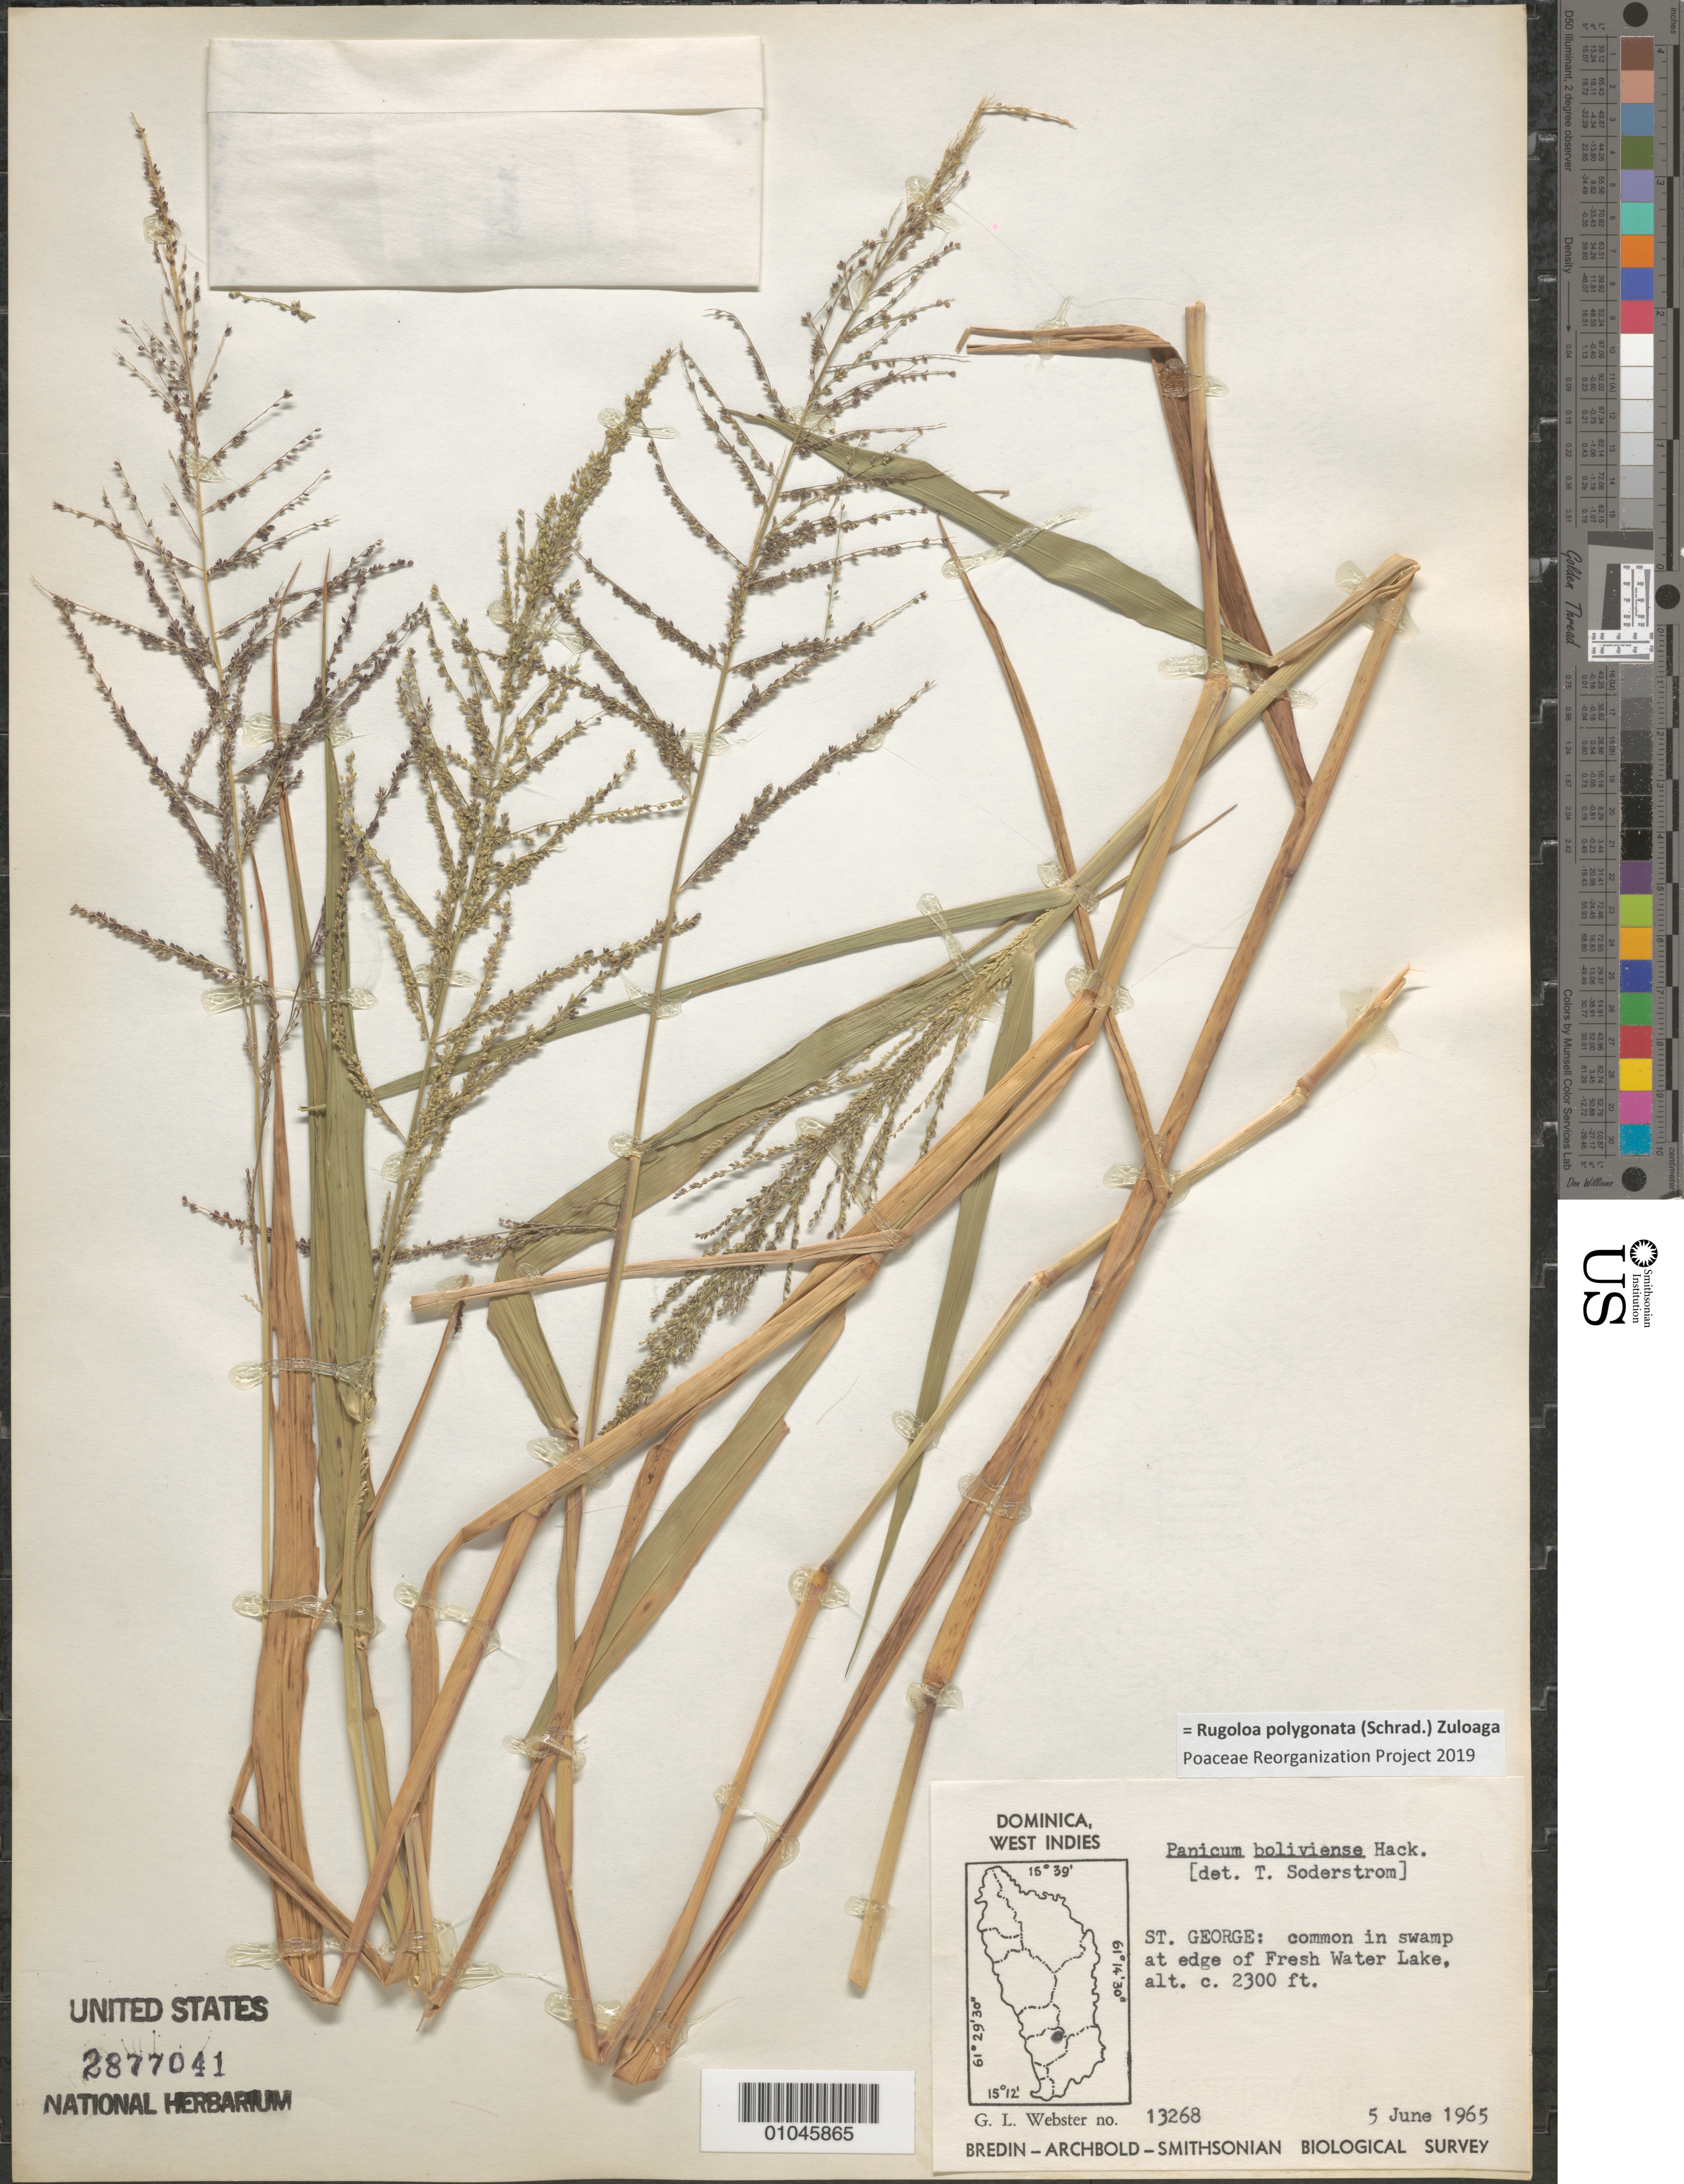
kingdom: Plantae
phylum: Tracheophyta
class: Liliopsida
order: Poales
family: Poaceae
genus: Panicum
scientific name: Panicum boliviense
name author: Hack.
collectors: G. L. Webster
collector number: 13268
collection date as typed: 05 Jun 1965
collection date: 1965-06-05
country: Dominica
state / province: St. George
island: Dominica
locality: common in swamp at edge of Fresh Water Lake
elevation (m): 701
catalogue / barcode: US 2877041